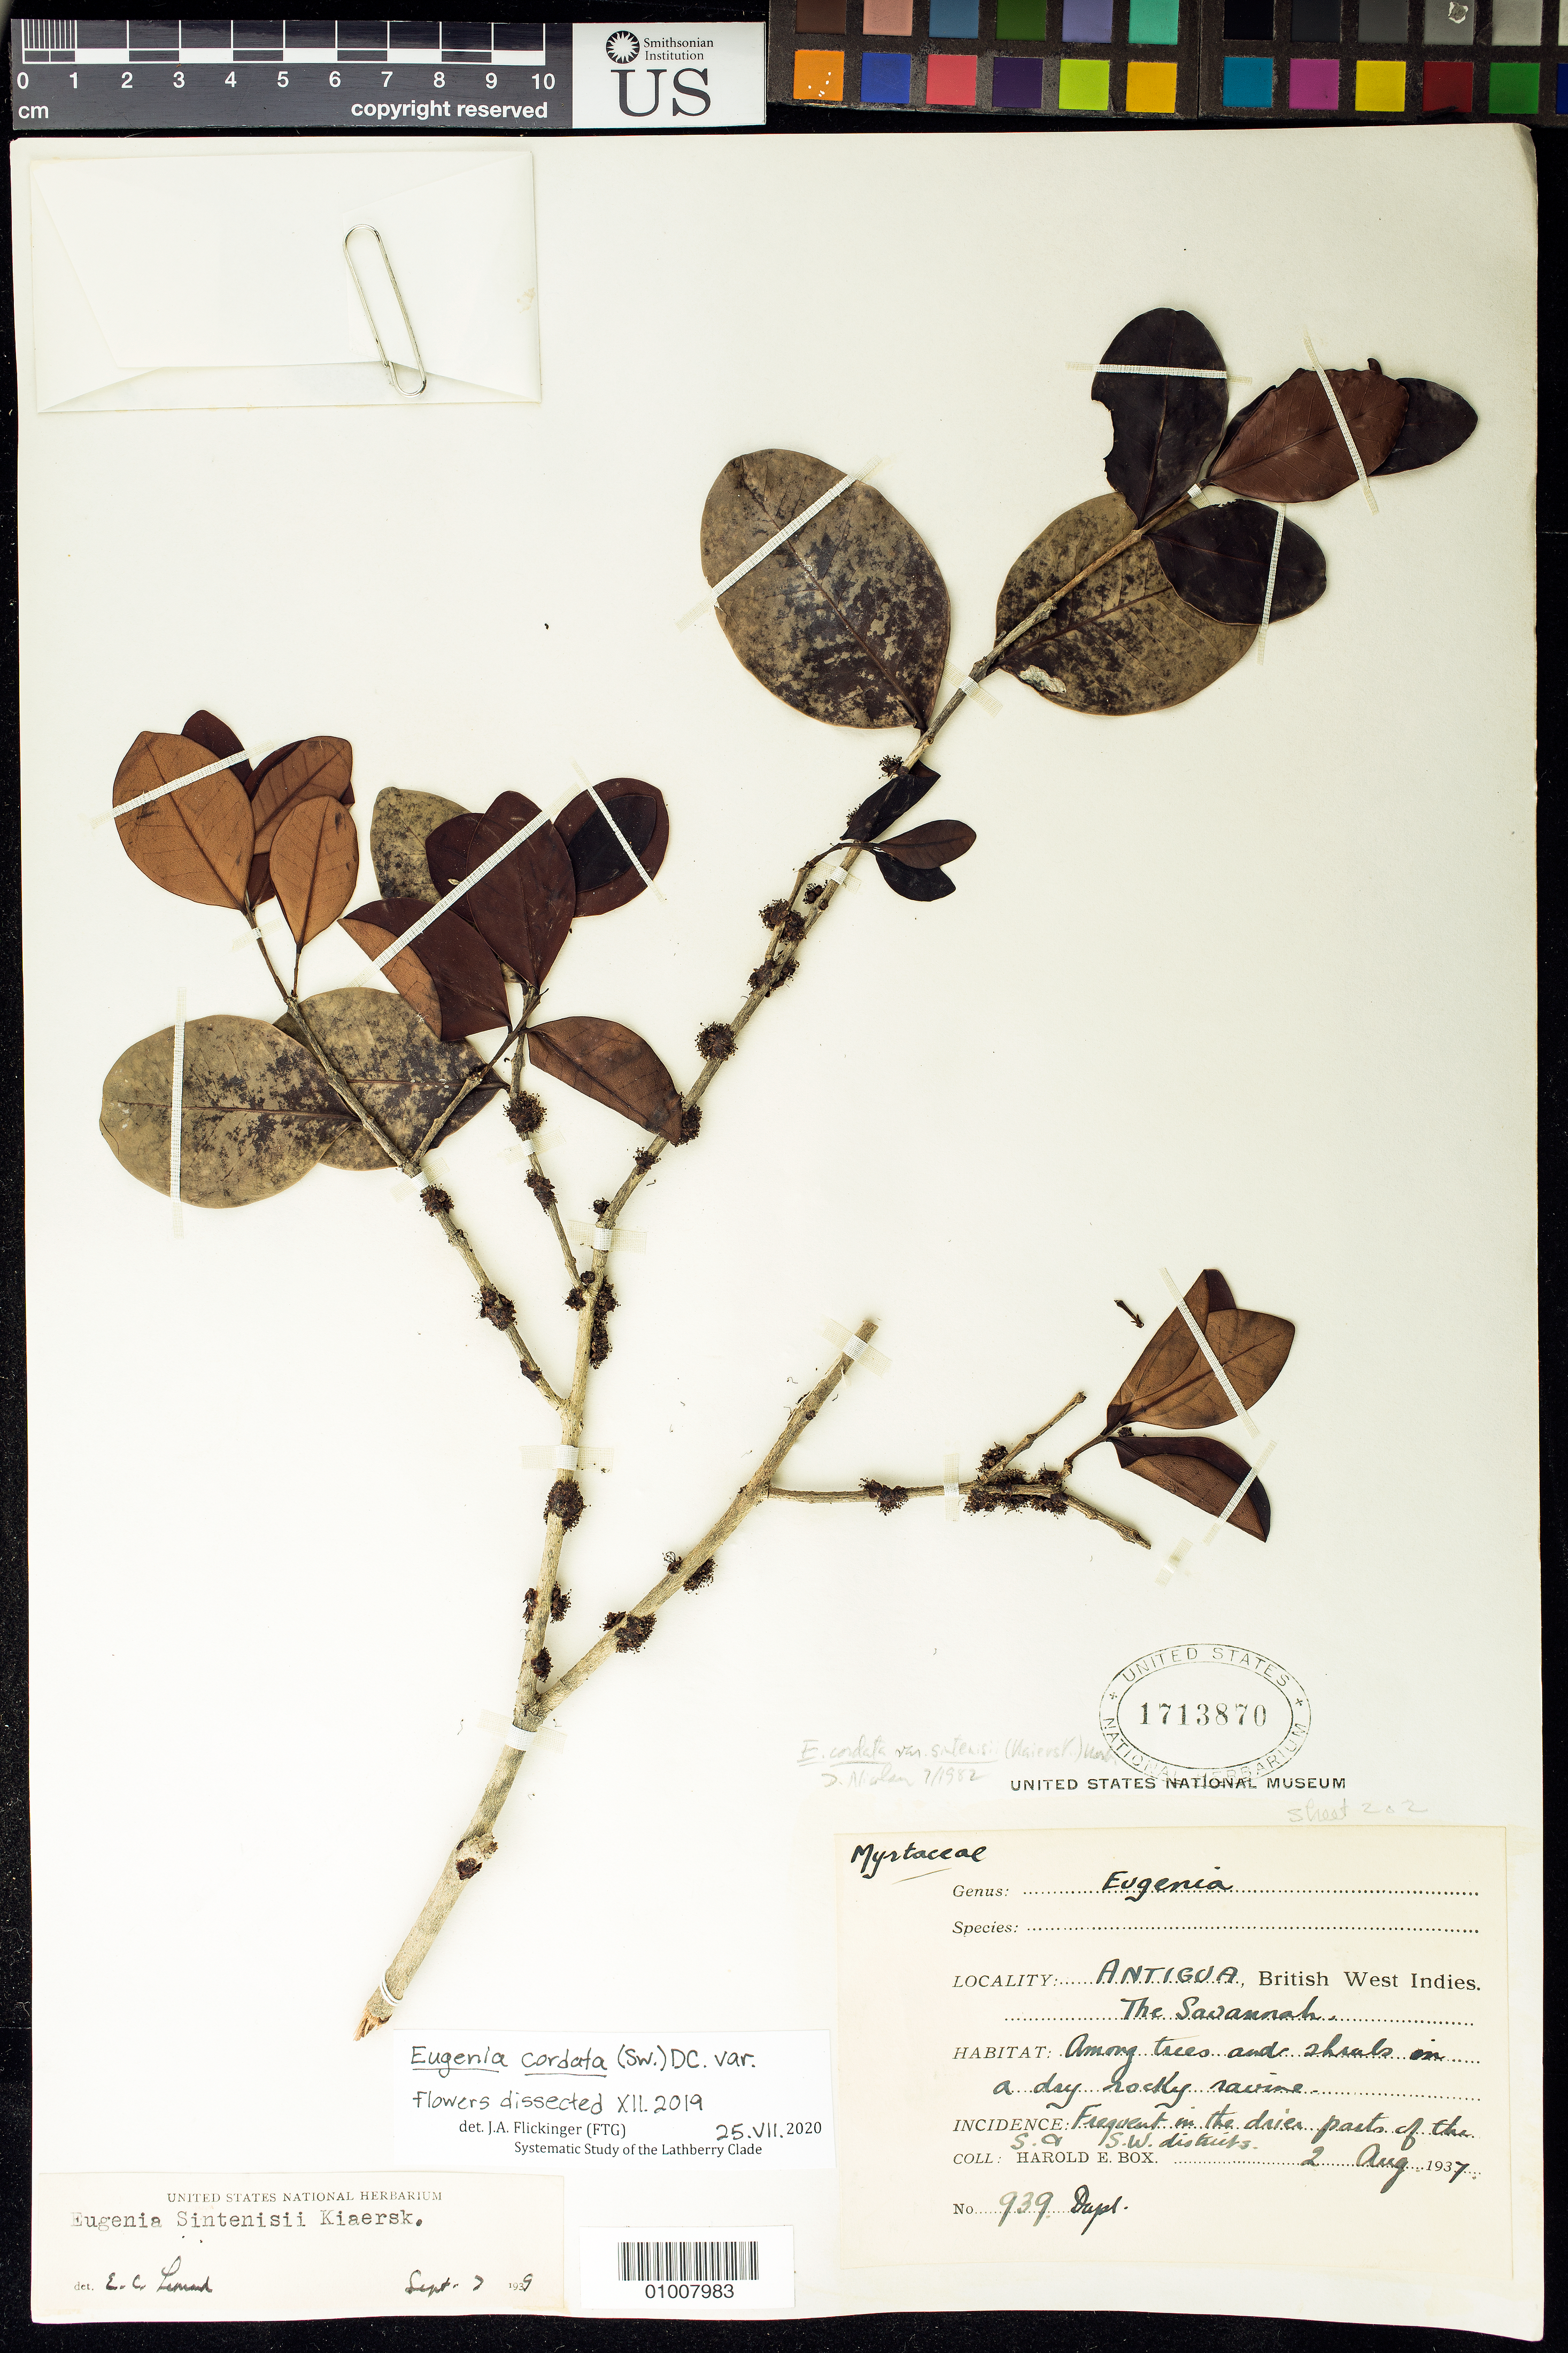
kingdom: Plantae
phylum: Tracheophyta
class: Magnoliopsida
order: Myrtales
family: Myrtaceae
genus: Eugenia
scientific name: Eugenia cordata var. cordata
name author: (Sw.) DC.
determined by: Flickinger, Jonathan A.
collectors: H. E. Box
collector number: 939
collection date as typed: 02 Aug 1937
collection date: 1937-08-02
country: Antigua and Barbuda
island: Antigua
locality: The Savannah. S. and S.W. districts.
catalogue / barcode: US 1713870